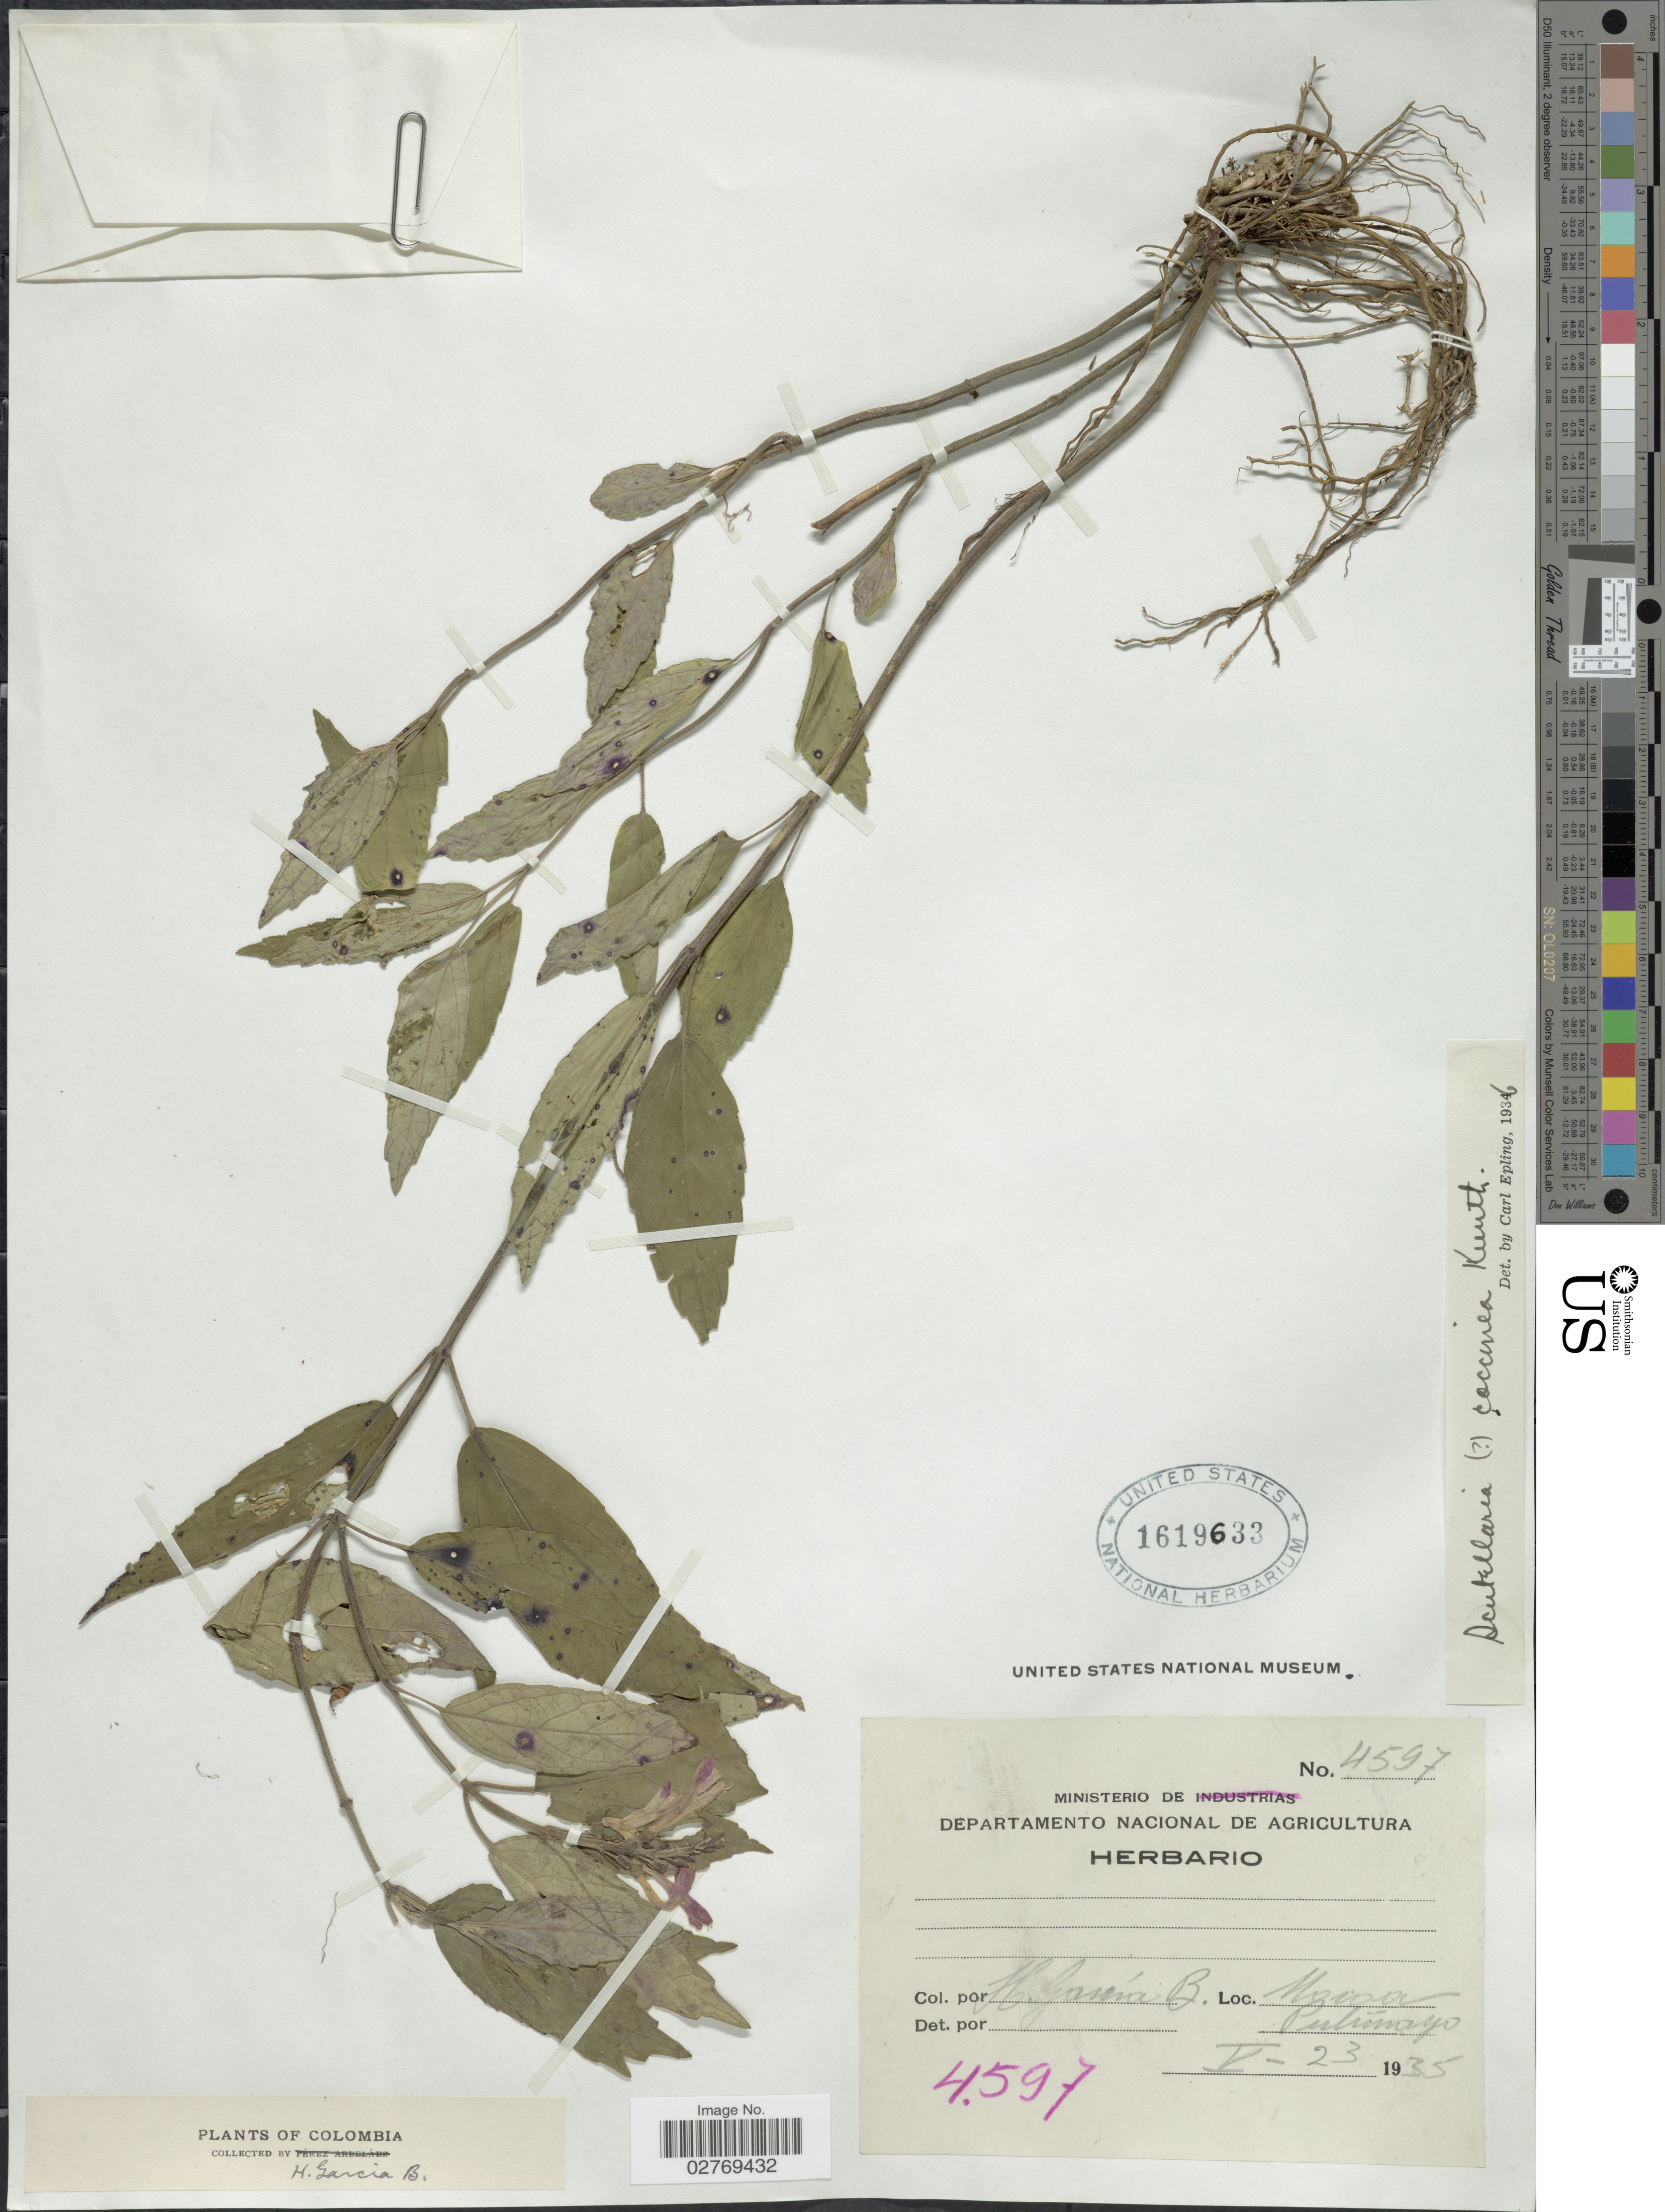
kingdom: Plantae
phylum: Tracheophyta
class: Magnoliopsida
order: Lamiales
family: Lamiaceae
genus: Scutellaria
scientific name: Scutellaria coccinea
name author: Kunth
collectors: H. García Barriga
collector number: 4597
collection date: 1935-05-23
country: Colombia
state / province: Putumayo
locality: Mocoa.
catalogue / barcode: US 1619633